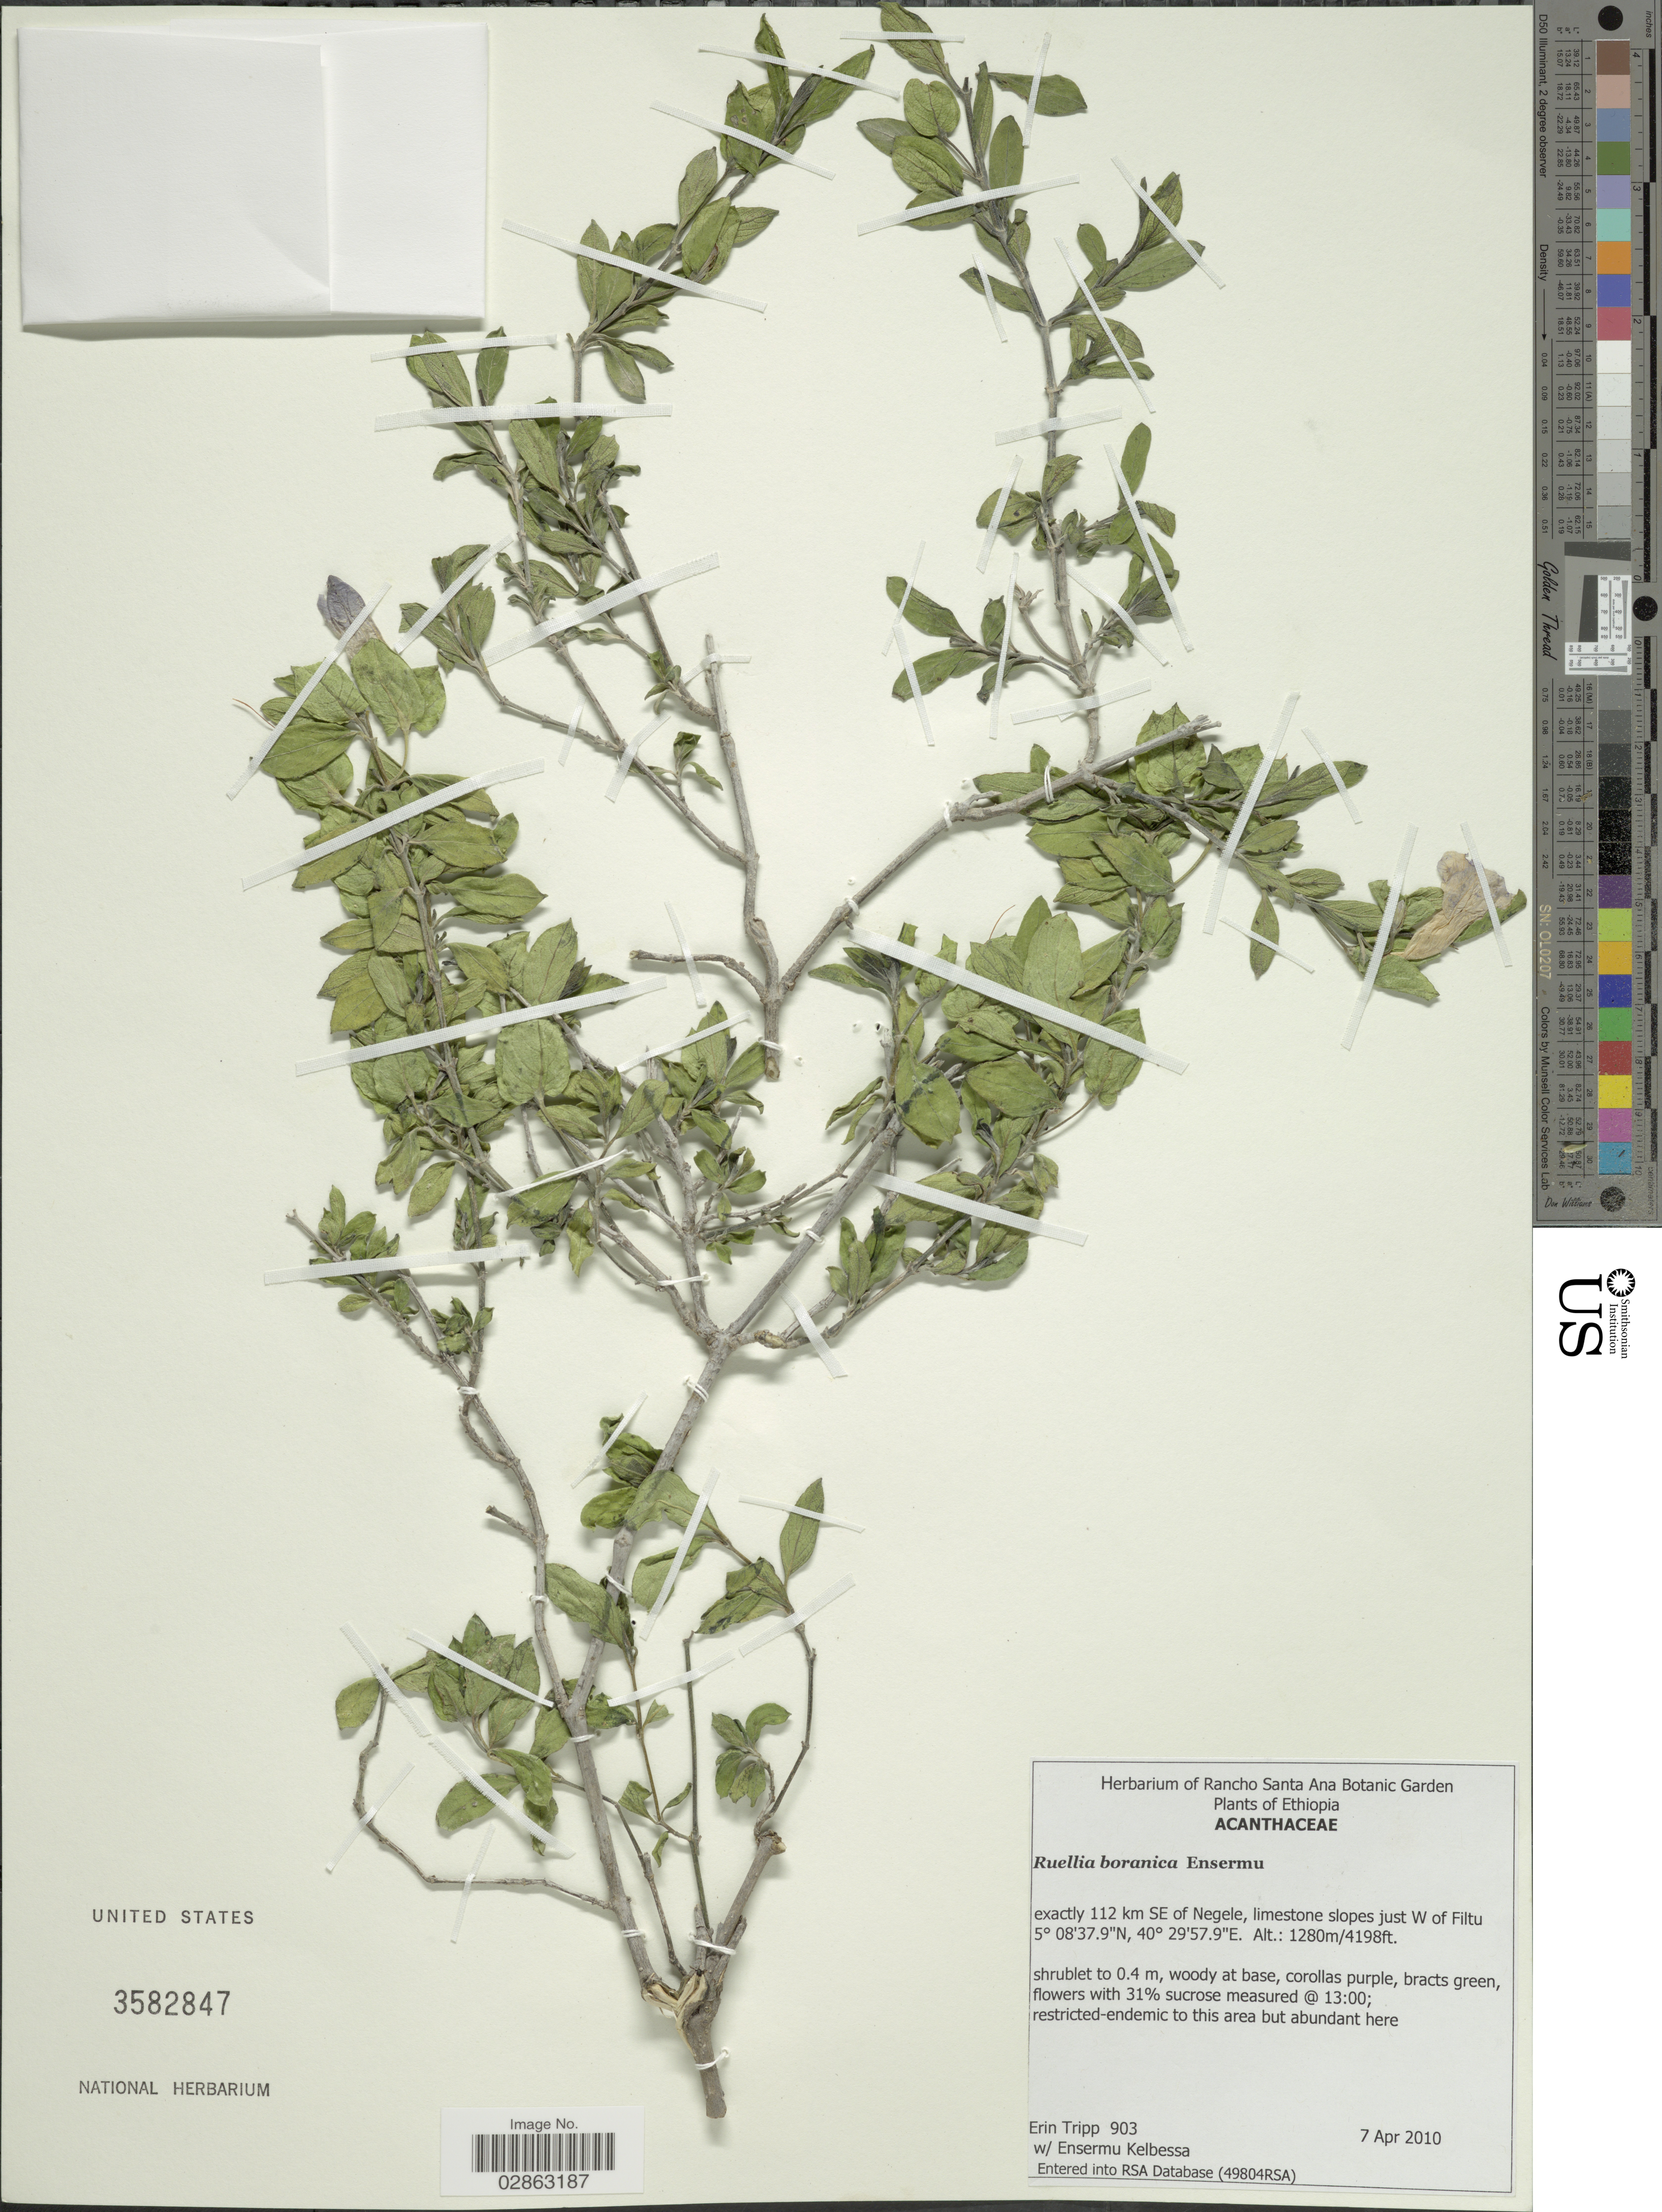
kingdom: Plantae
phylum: Tracheophyta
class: Magnoliopsida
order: Lamiales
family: Acanthaceae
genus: Ruellia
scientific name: Ruellia boranica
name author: Ensermu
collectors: E. Tripp & E. Kelbessa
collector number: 903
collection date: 2010-04-07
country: Ethiopia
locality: Exactly 112 km SE of Negele, limestone slopes just W of Filtu.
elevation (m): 1280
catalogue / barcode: US 3582847